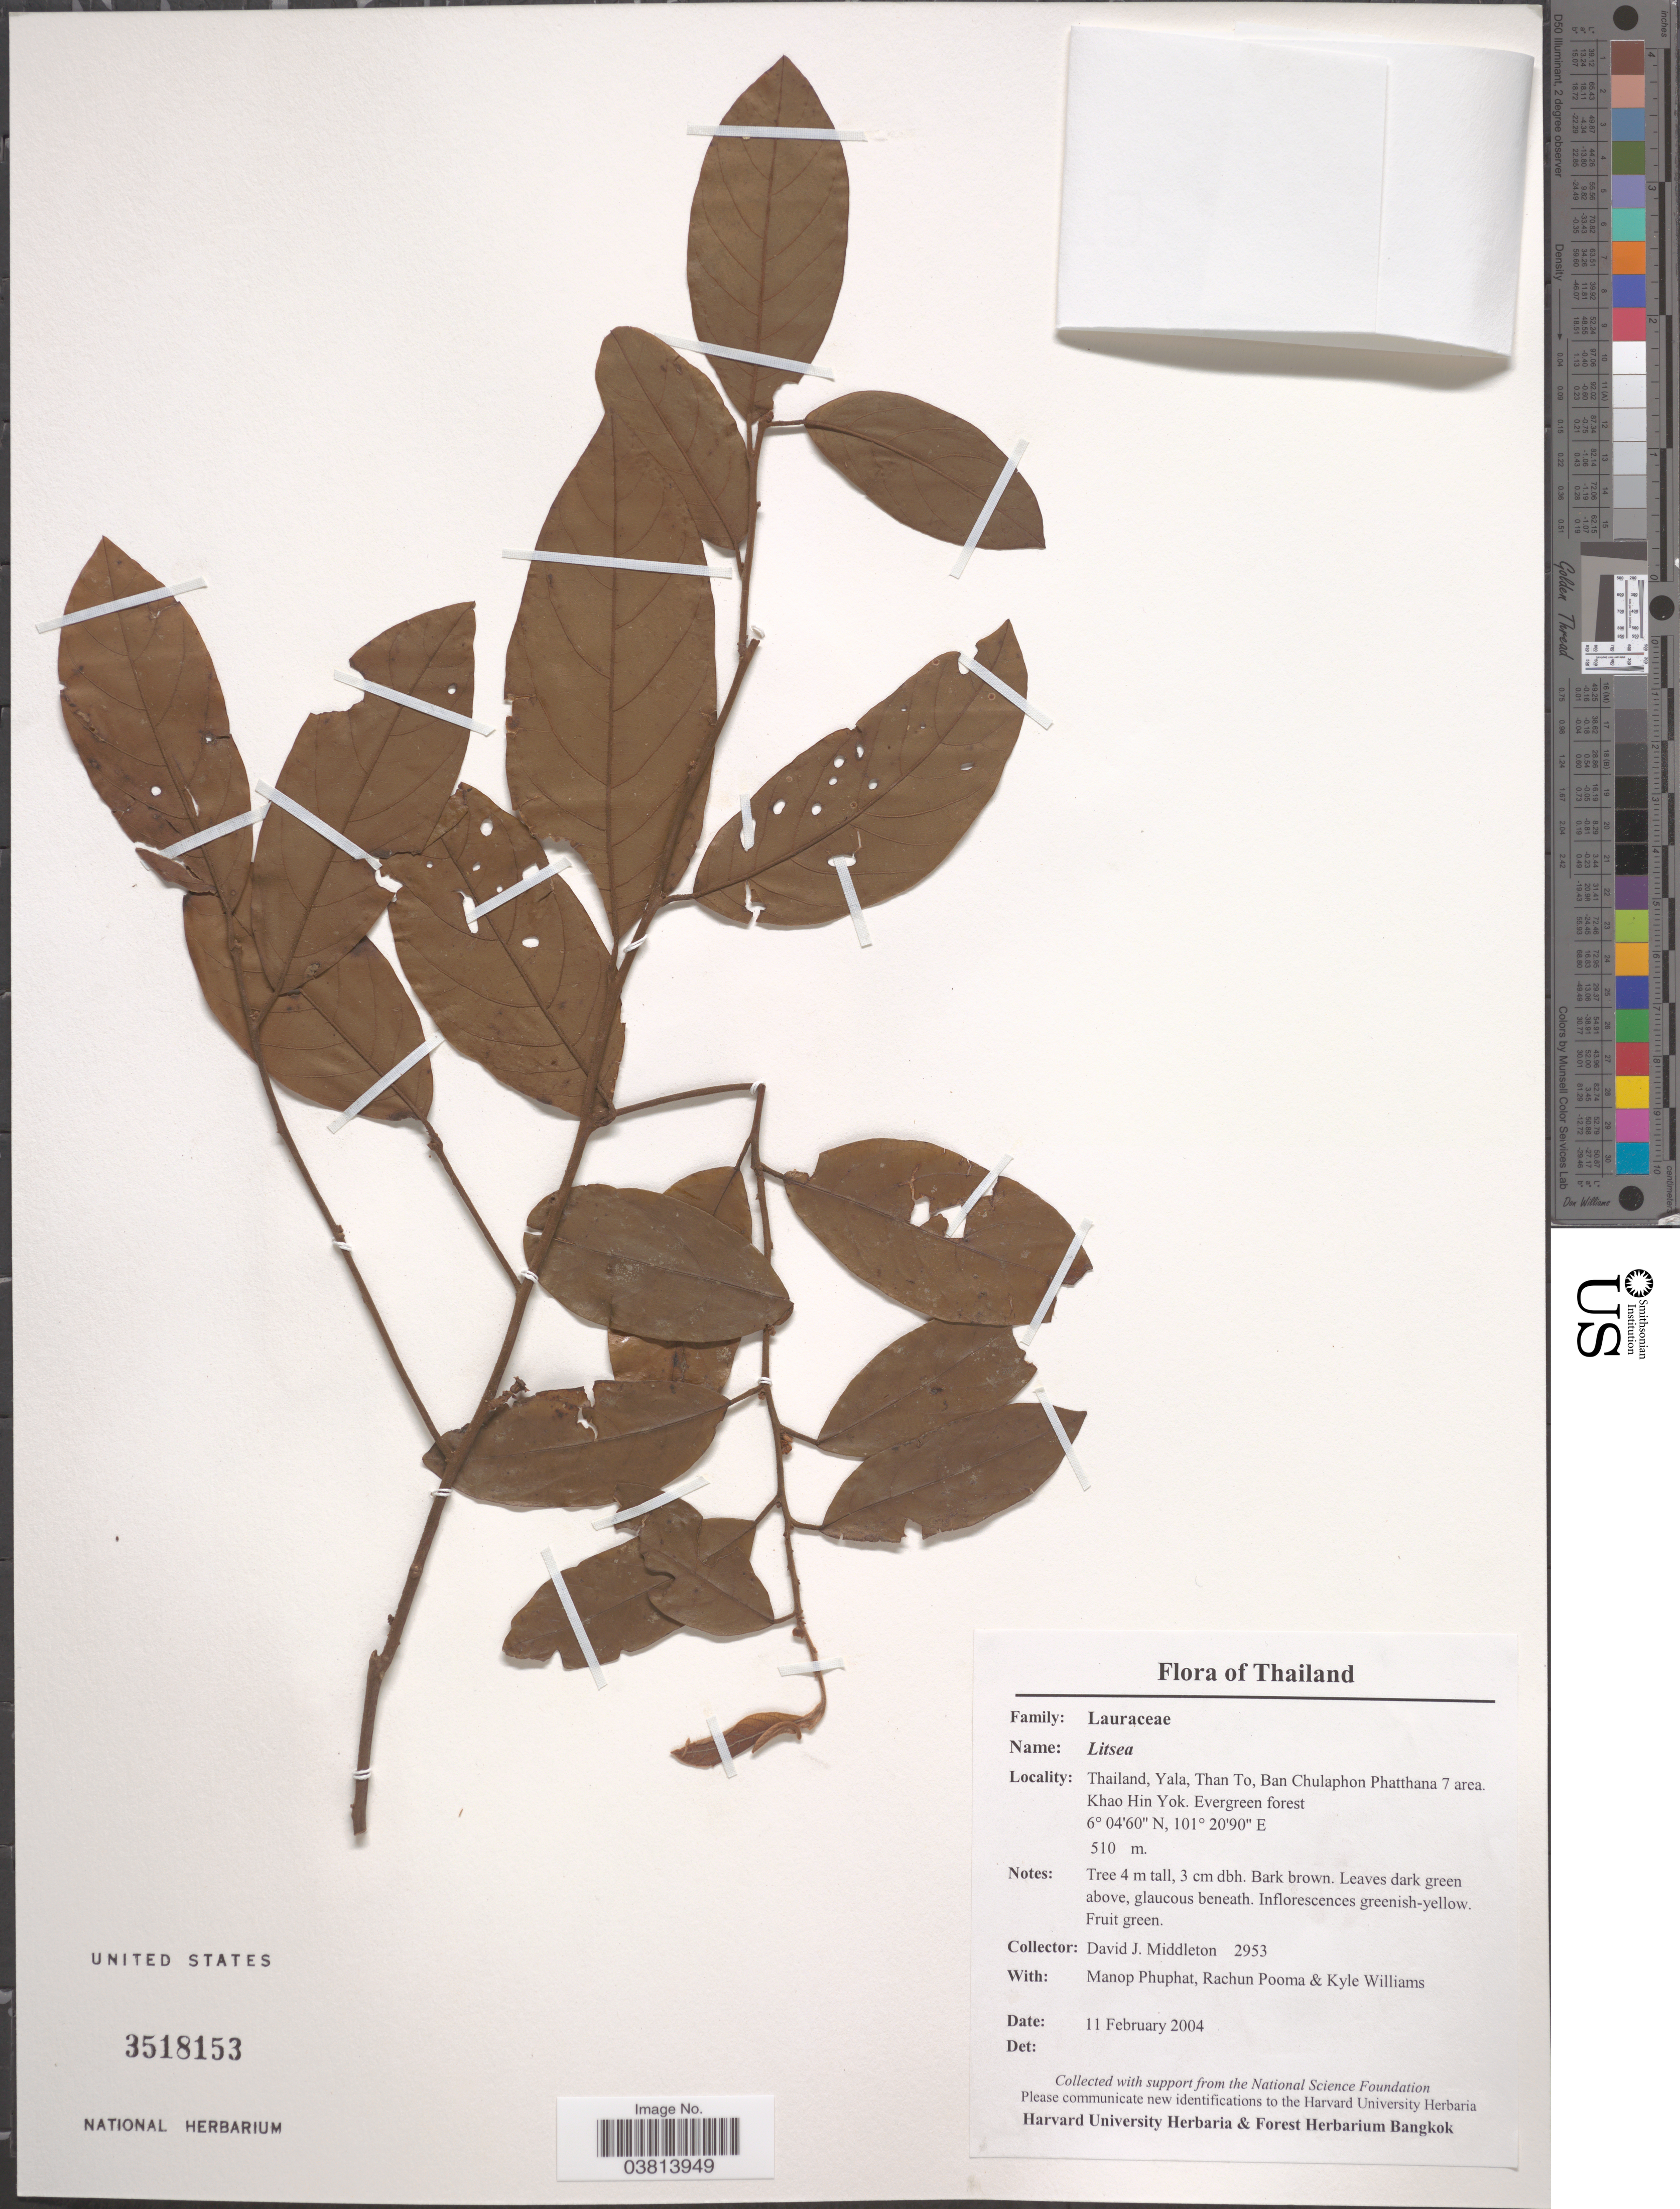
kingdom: Plantae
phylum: Tracheophyta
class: Magnoliopsida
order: Laurales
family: Lauraceae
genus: Litsea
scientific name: Litsea sp.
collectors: D. J. Middleton, M. Phuphat, R. Pooma & K. J. Williams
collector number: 2953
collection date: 2004-02-11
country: Thailand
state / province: Yala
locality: Than To, Ban Chulaphon Phatthana 7 area. Khao Hin Yok.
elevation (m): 510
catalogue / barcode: US 3518153